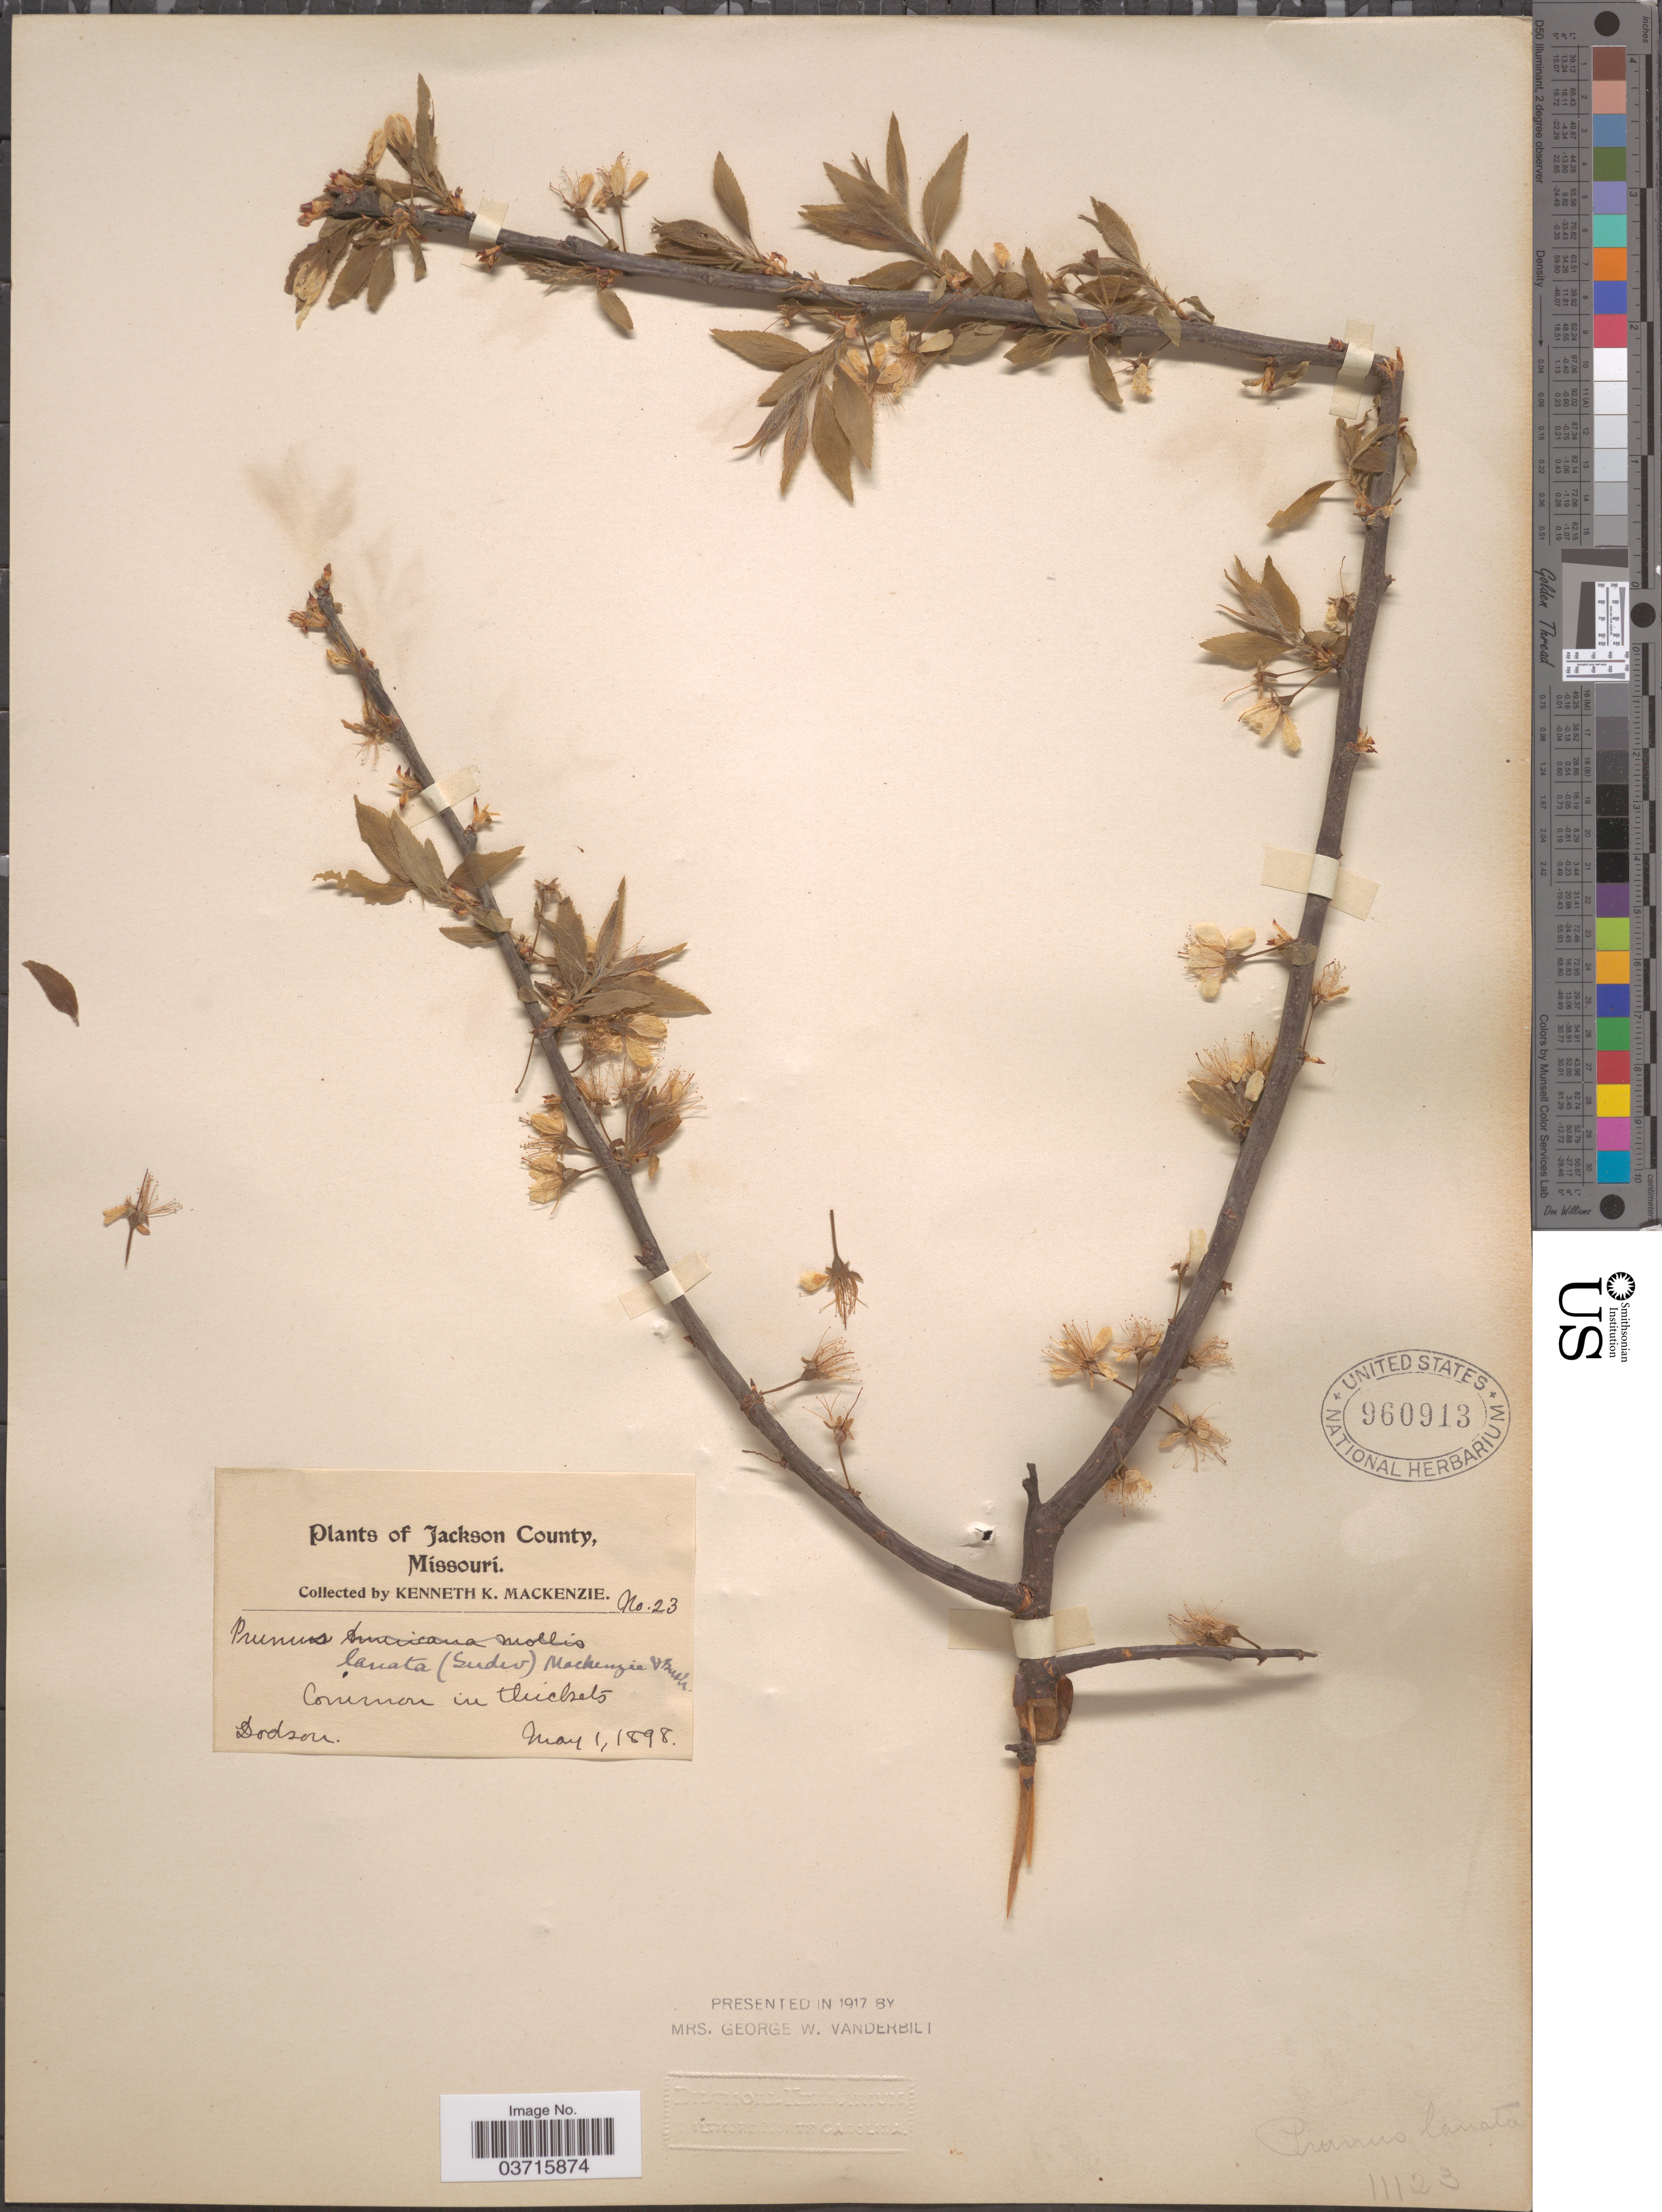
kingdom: Plantae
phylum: Tracheophyta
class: Magnoliopsida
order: Rosales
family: Rosaceae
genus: Prunus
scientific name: Prunus lanata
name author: (Sudw.) Mack. & Bush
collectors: K. K. Mackenzie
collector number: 23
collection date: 1898-05-01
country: United States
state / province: Missouri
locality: Jackson County. Dodson.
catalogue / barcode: US 960913